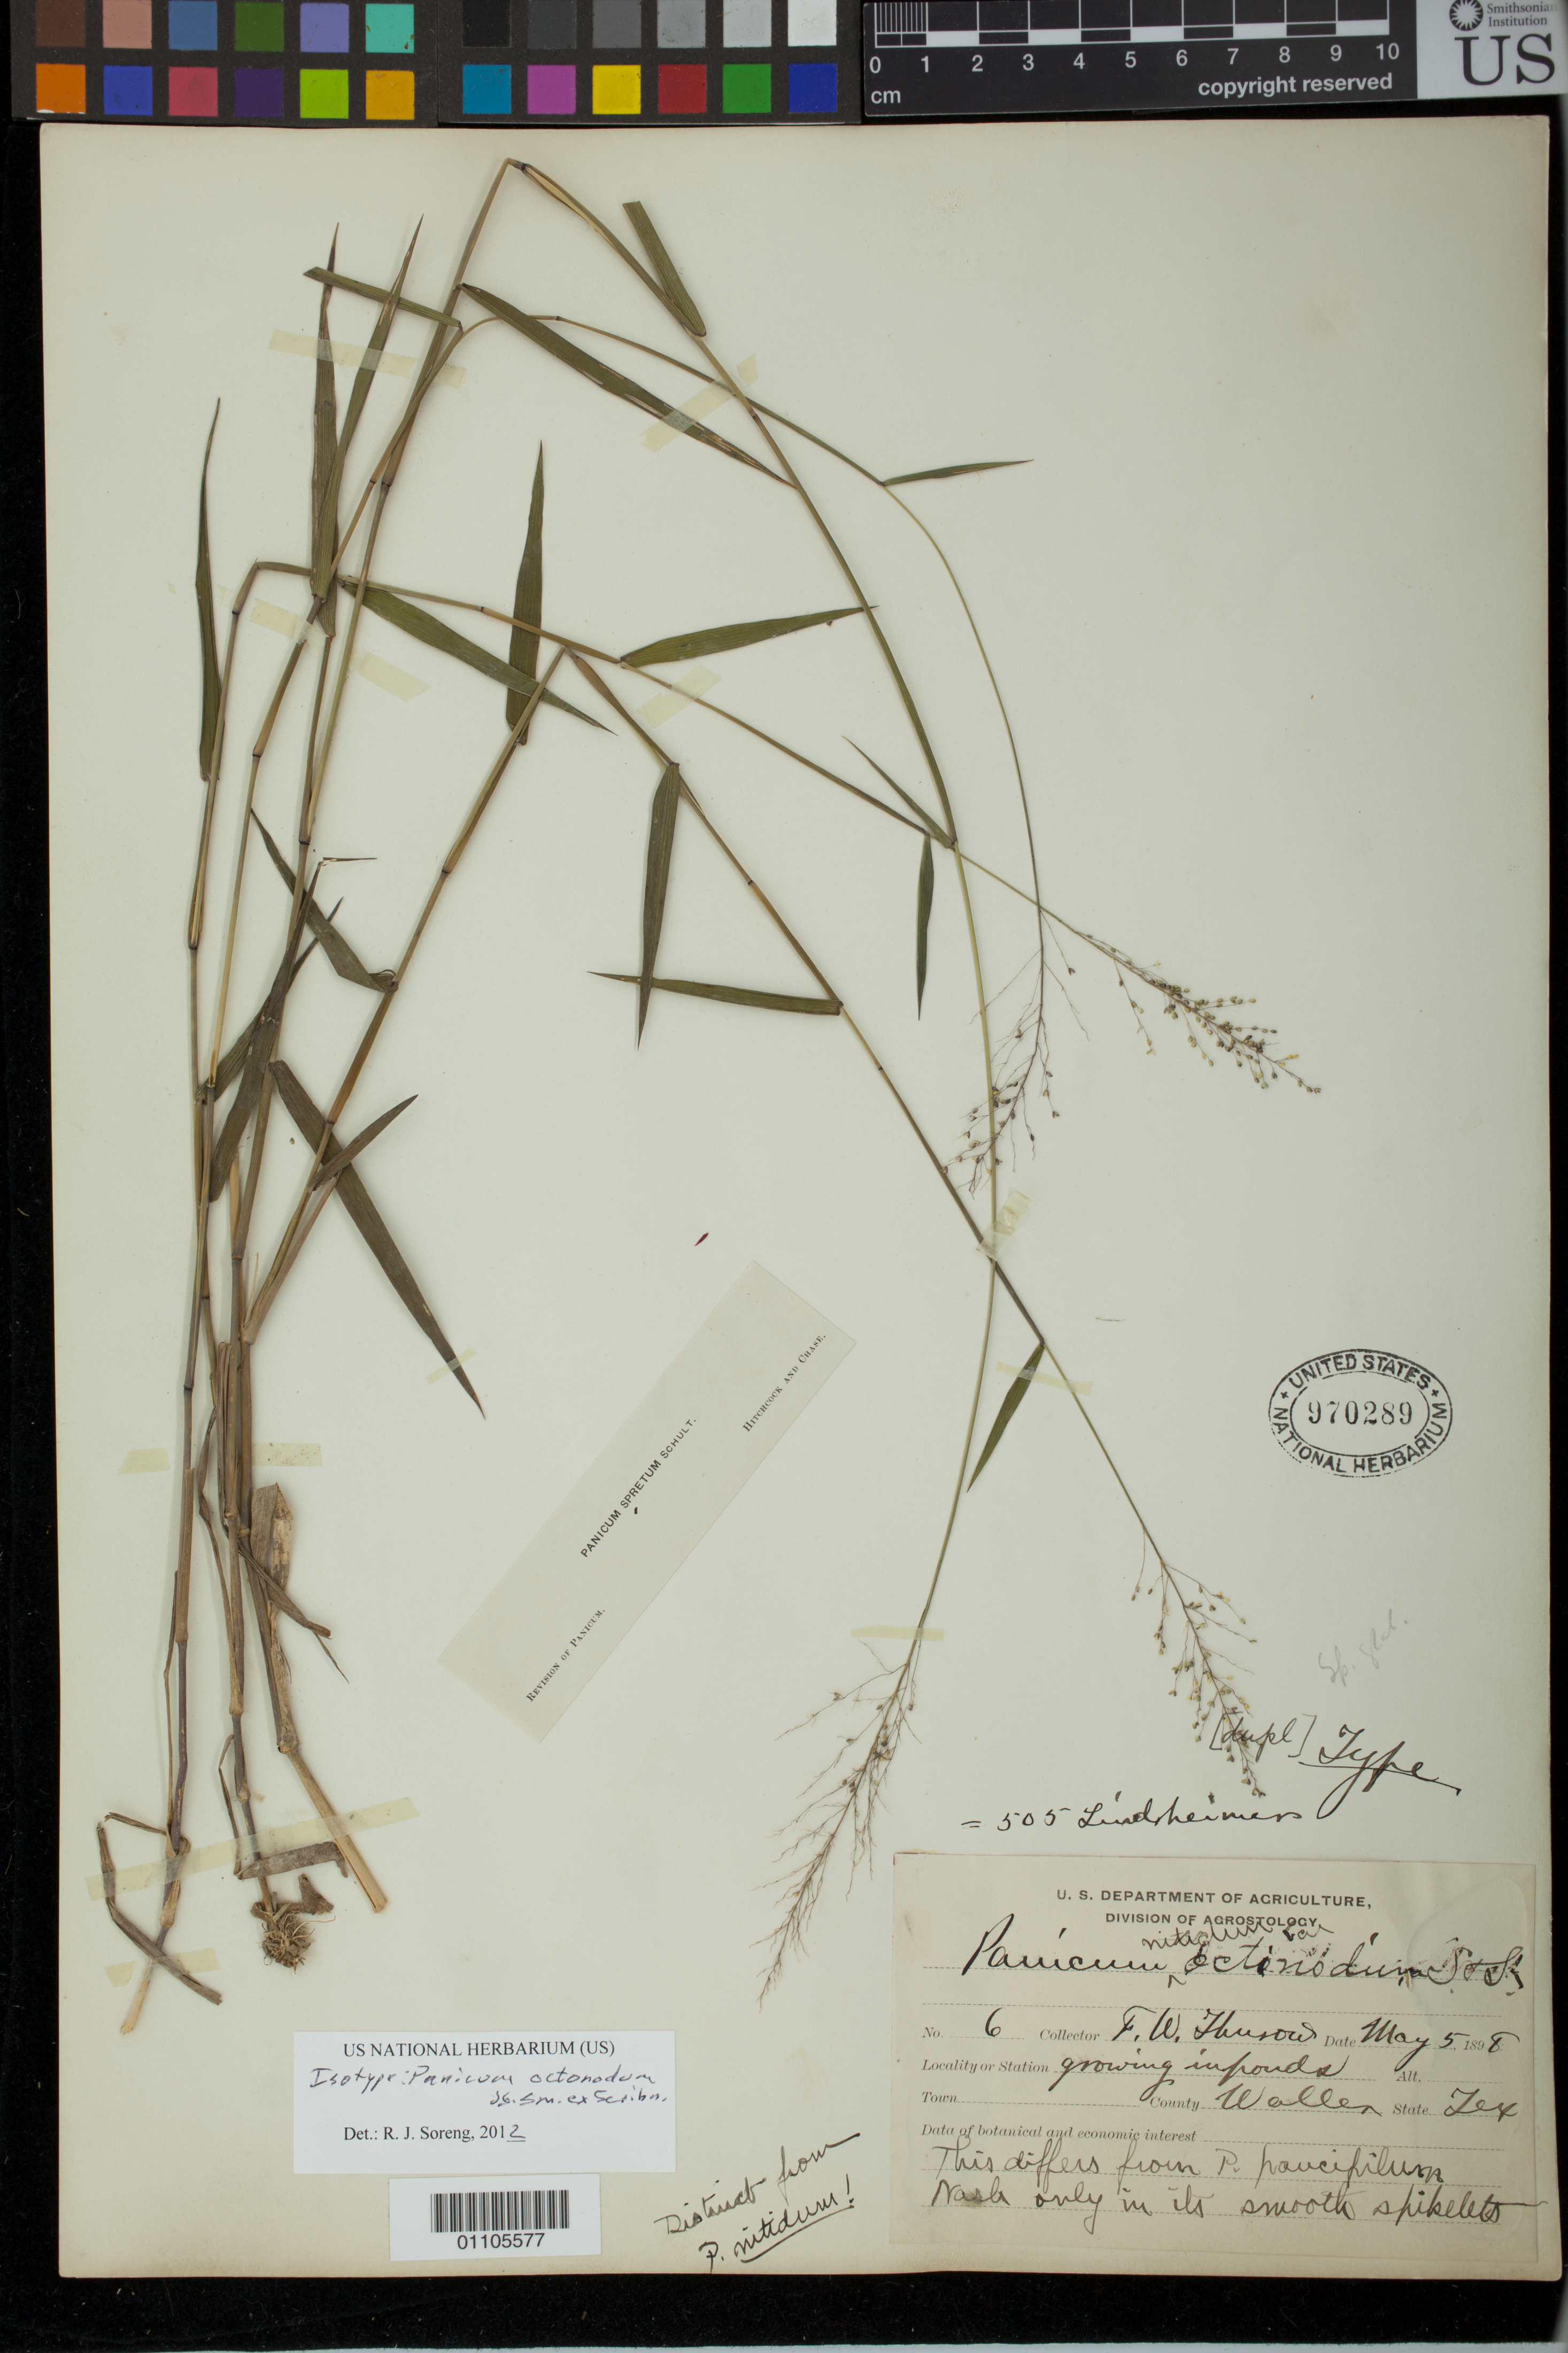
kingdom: Plantae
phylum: Tracheophyta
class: Liliopsida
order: Poales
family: Poaceae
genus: Panicum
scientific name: Panicum octonodum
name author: J.G. Sm. ex Scribn.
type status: Type Collection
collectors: F. W. Thurow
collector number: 6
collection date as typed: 05 May 1898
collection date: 1898-05-05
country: United States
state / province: Texas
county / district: Waller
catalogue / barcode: US 970289